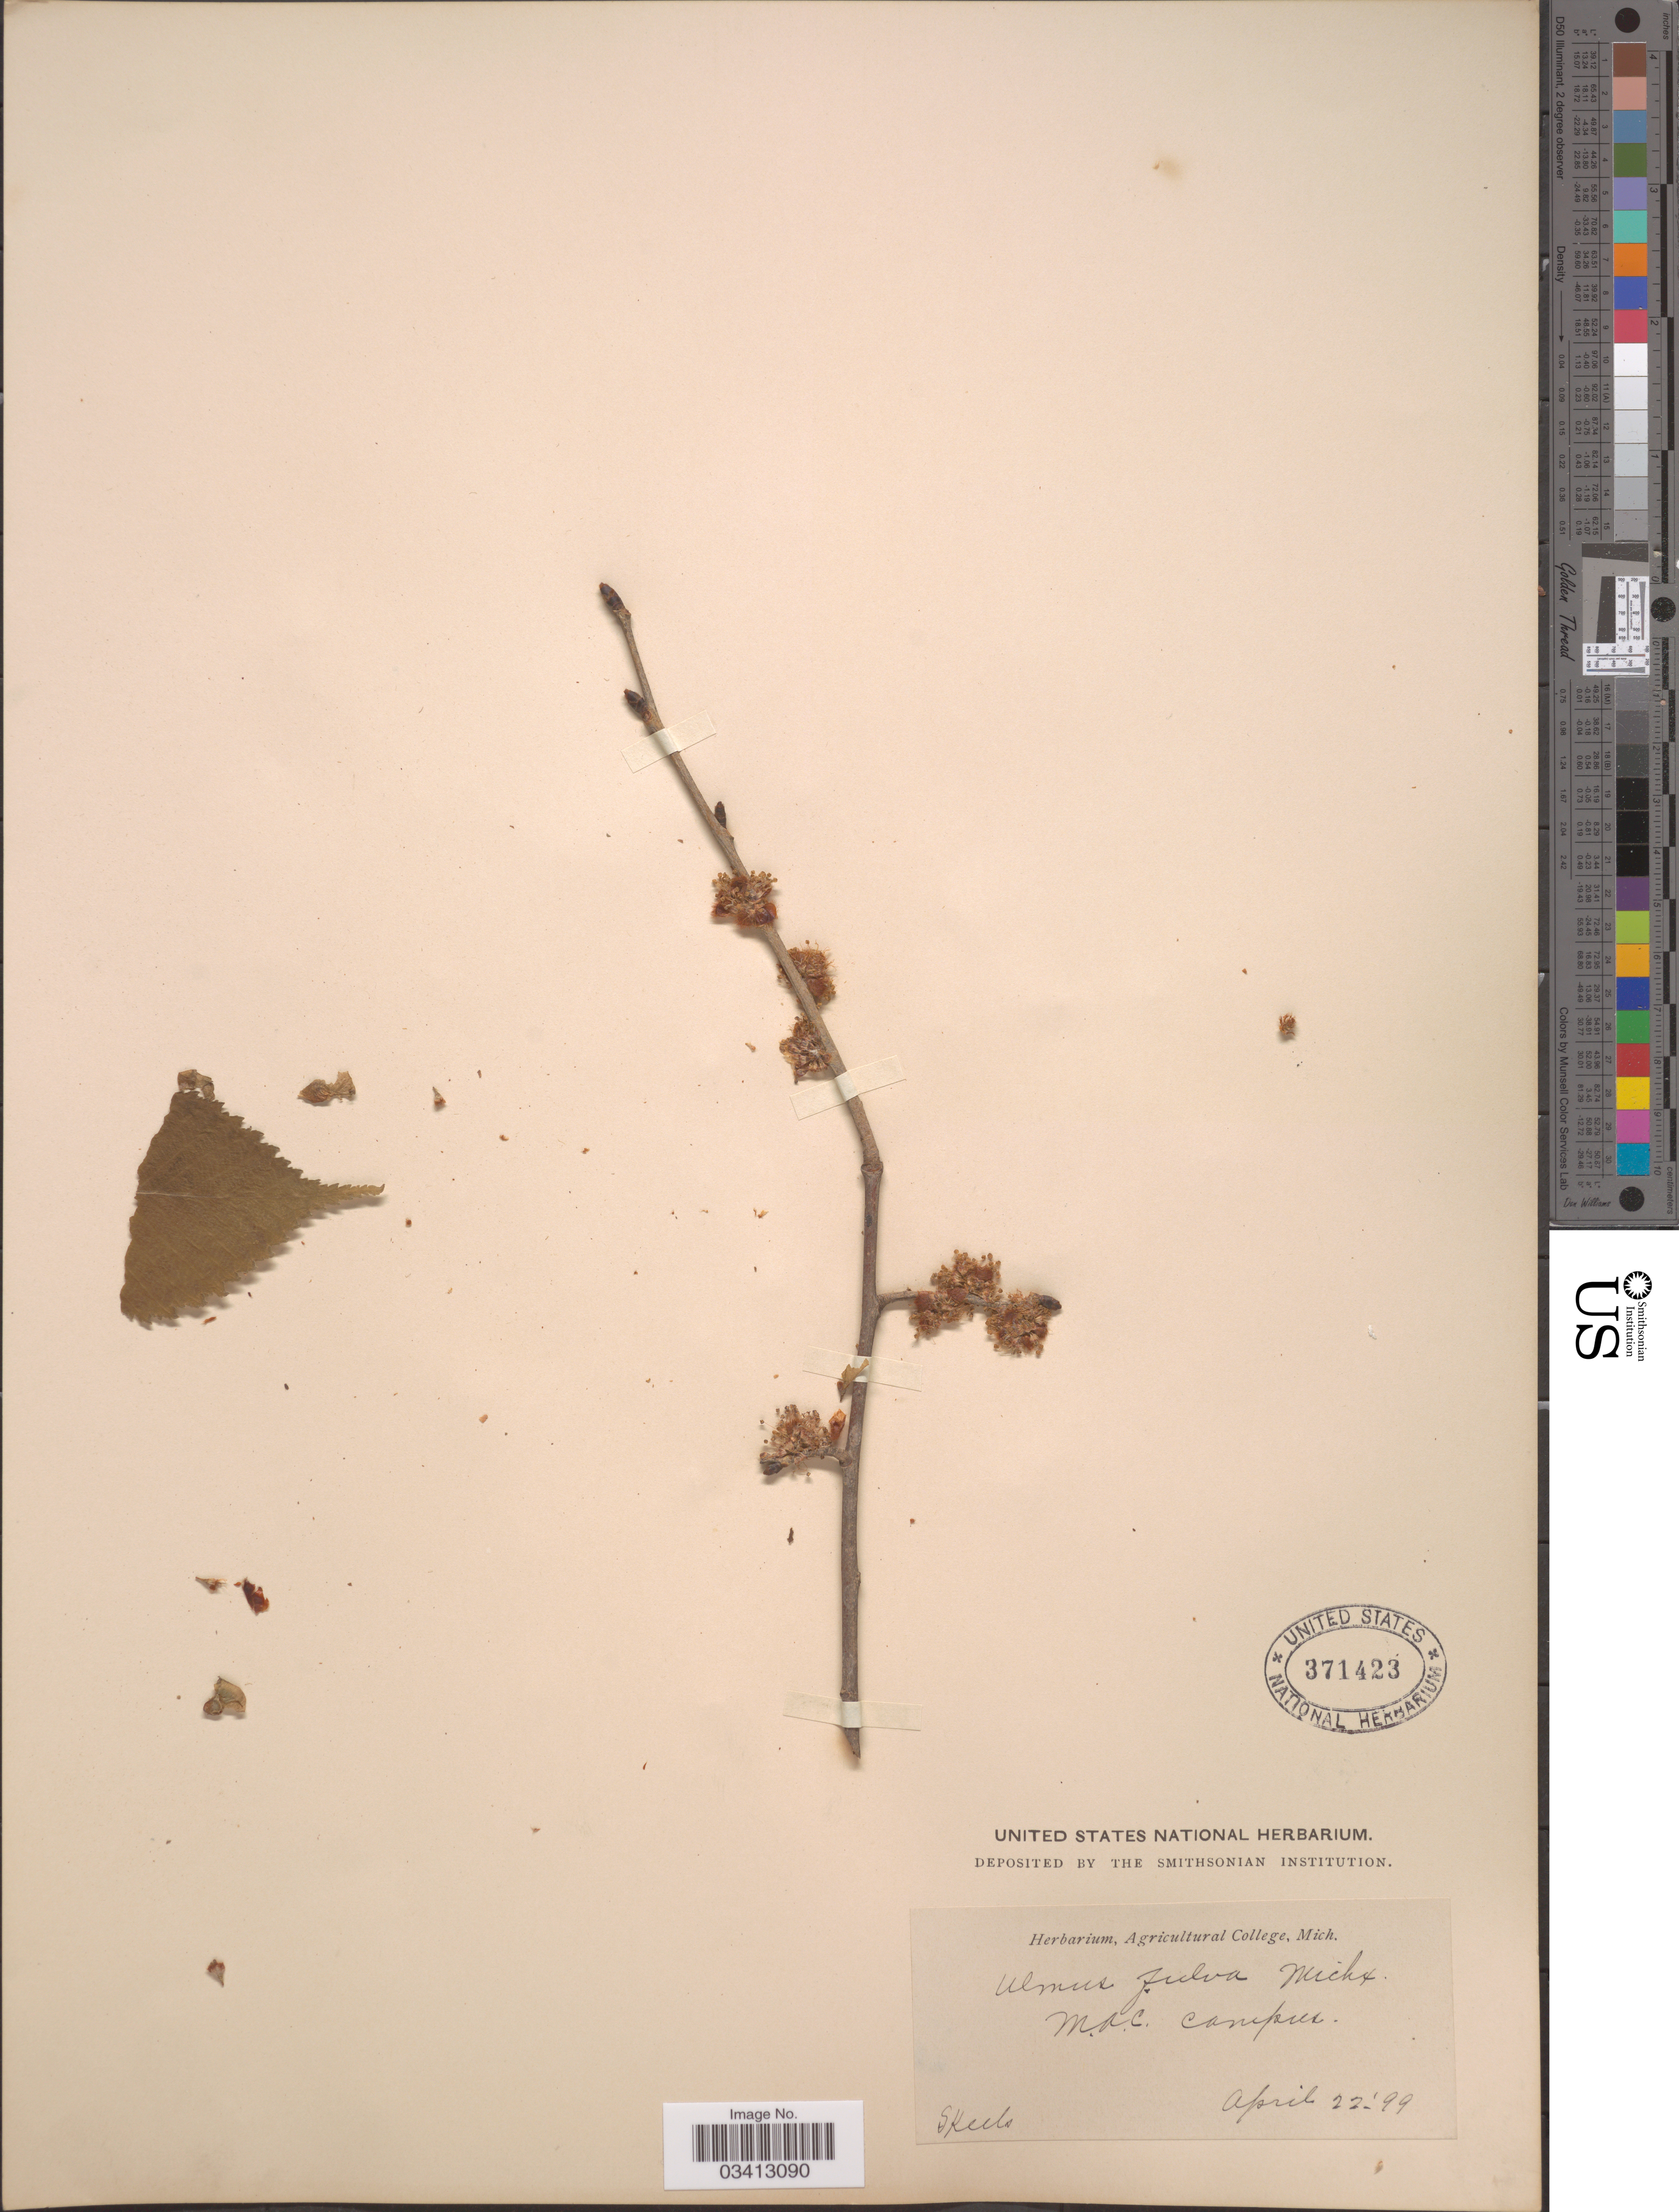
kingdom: Plantae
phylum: Tracheophyta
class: Magnoliopsida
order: Rosales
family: Ulmaceae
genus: Ulmus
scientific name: Ulmus rubra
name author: Muhl.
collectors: Skeels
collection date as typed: Transcribed d/m/y: 22/4/99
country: United States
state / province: Michigan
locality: M.A.C. campus.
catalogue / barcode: US 371423